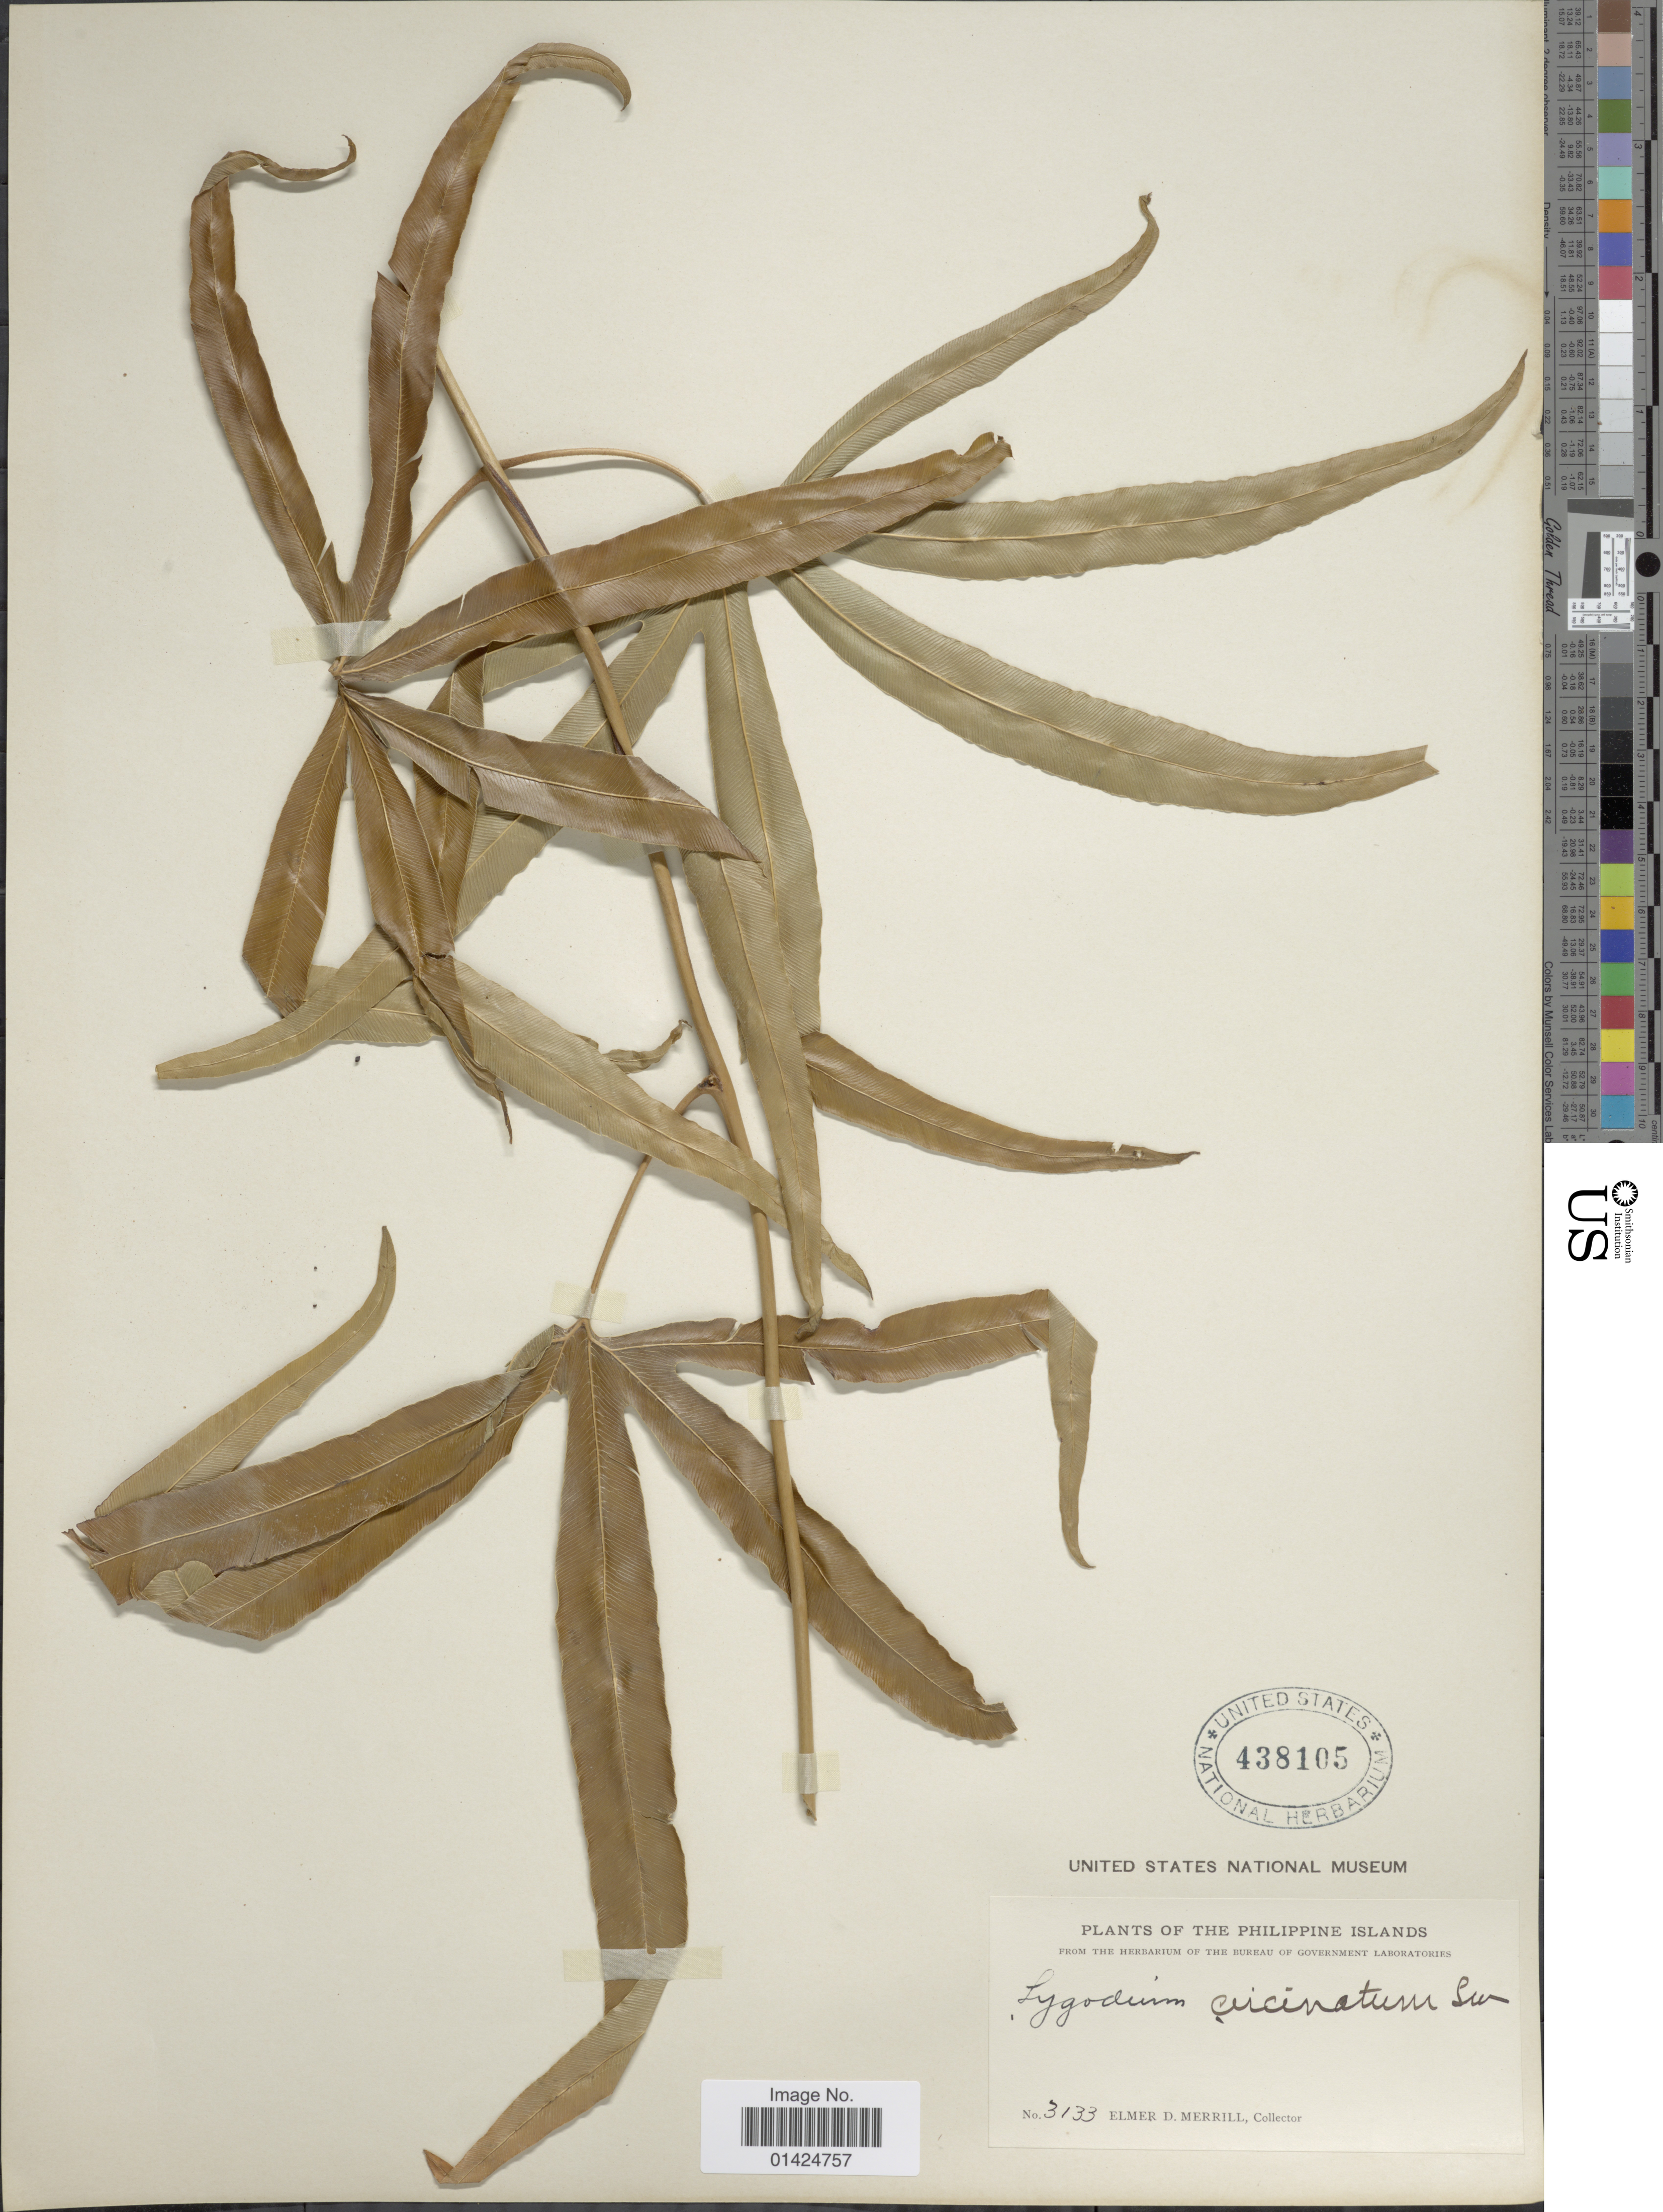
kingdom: Plantae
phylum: Tracheophyta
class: Polypodiopsida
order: Schizaeales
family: Lygodiaceae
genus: Lygodium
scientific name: Lygodium circinnatum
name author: (Burm. f.) Sw.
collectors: E. D. Merrill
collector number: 3133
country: Philippines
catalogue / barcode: US 438105